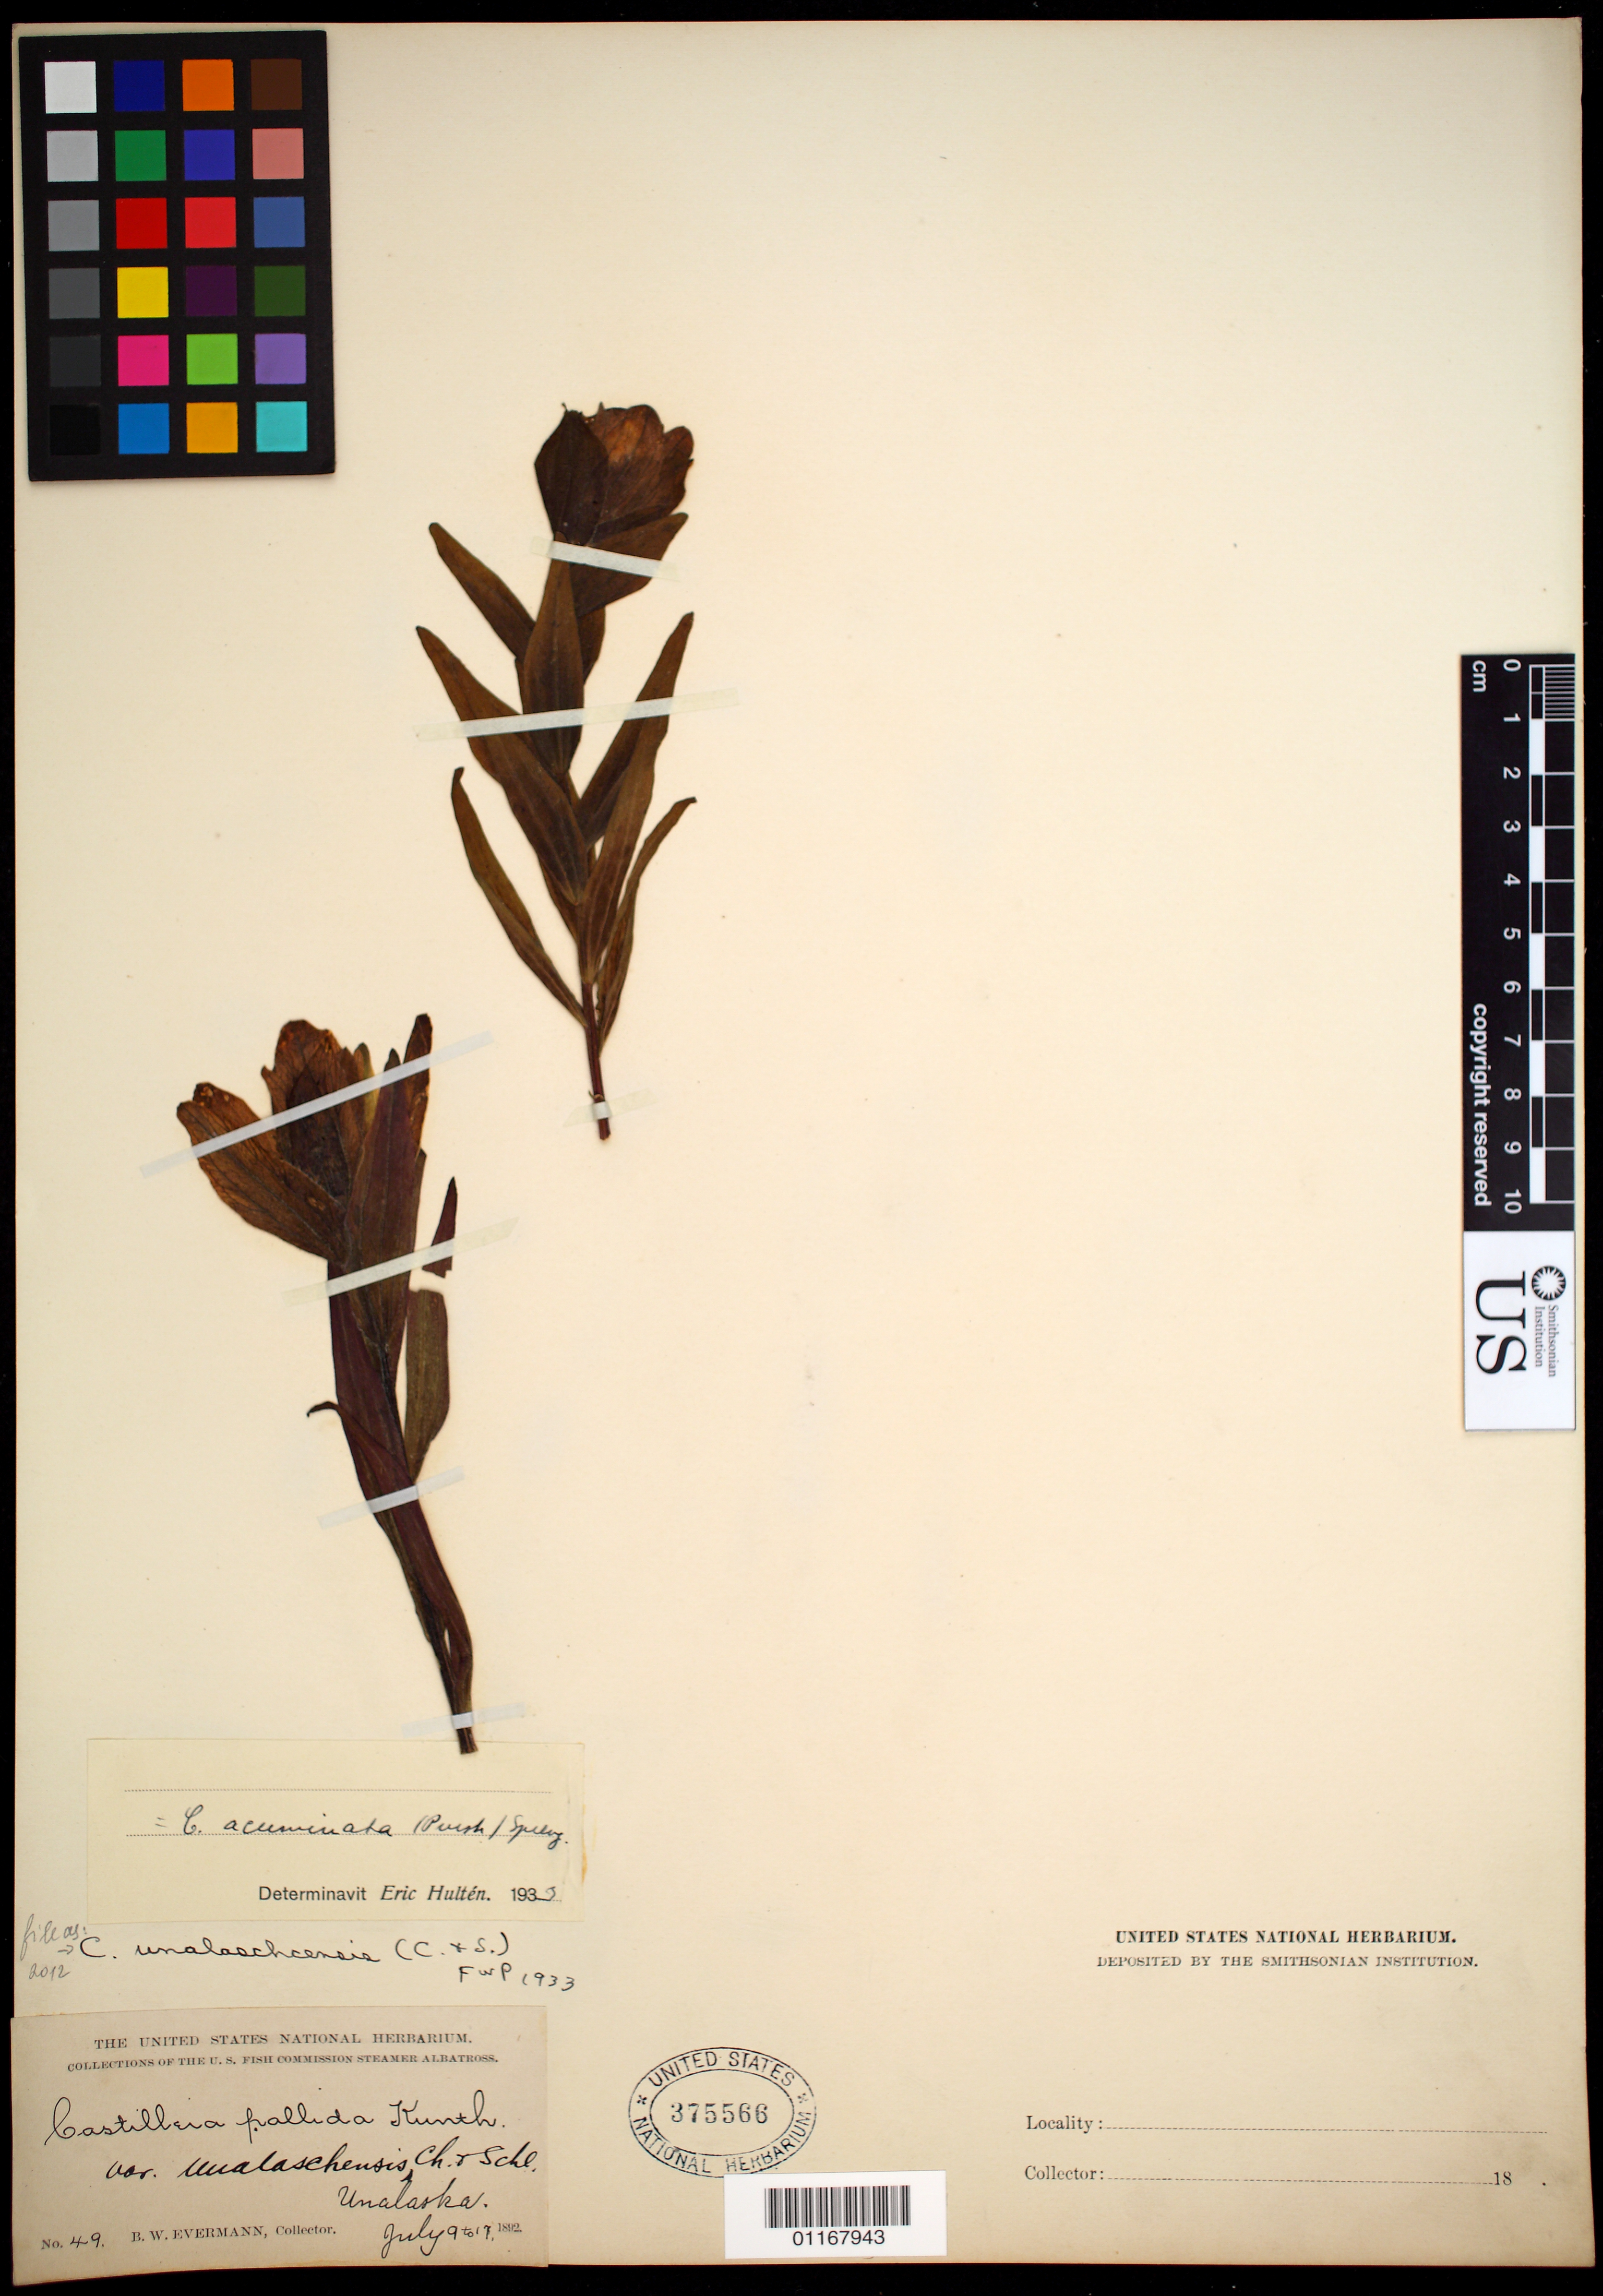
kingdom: Plantae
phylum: Tracheophyta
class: Magnoliopsida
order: Lamiales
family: Orobanchaceae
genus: Castilleja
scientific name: Castilleja unalaschcensis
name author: (Cham. & Schltdl.) Malte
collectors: B. W. Evermann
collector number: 49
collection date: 1892-07-09/1892-07-17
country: United States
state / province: Alaska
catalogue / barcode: US 375566